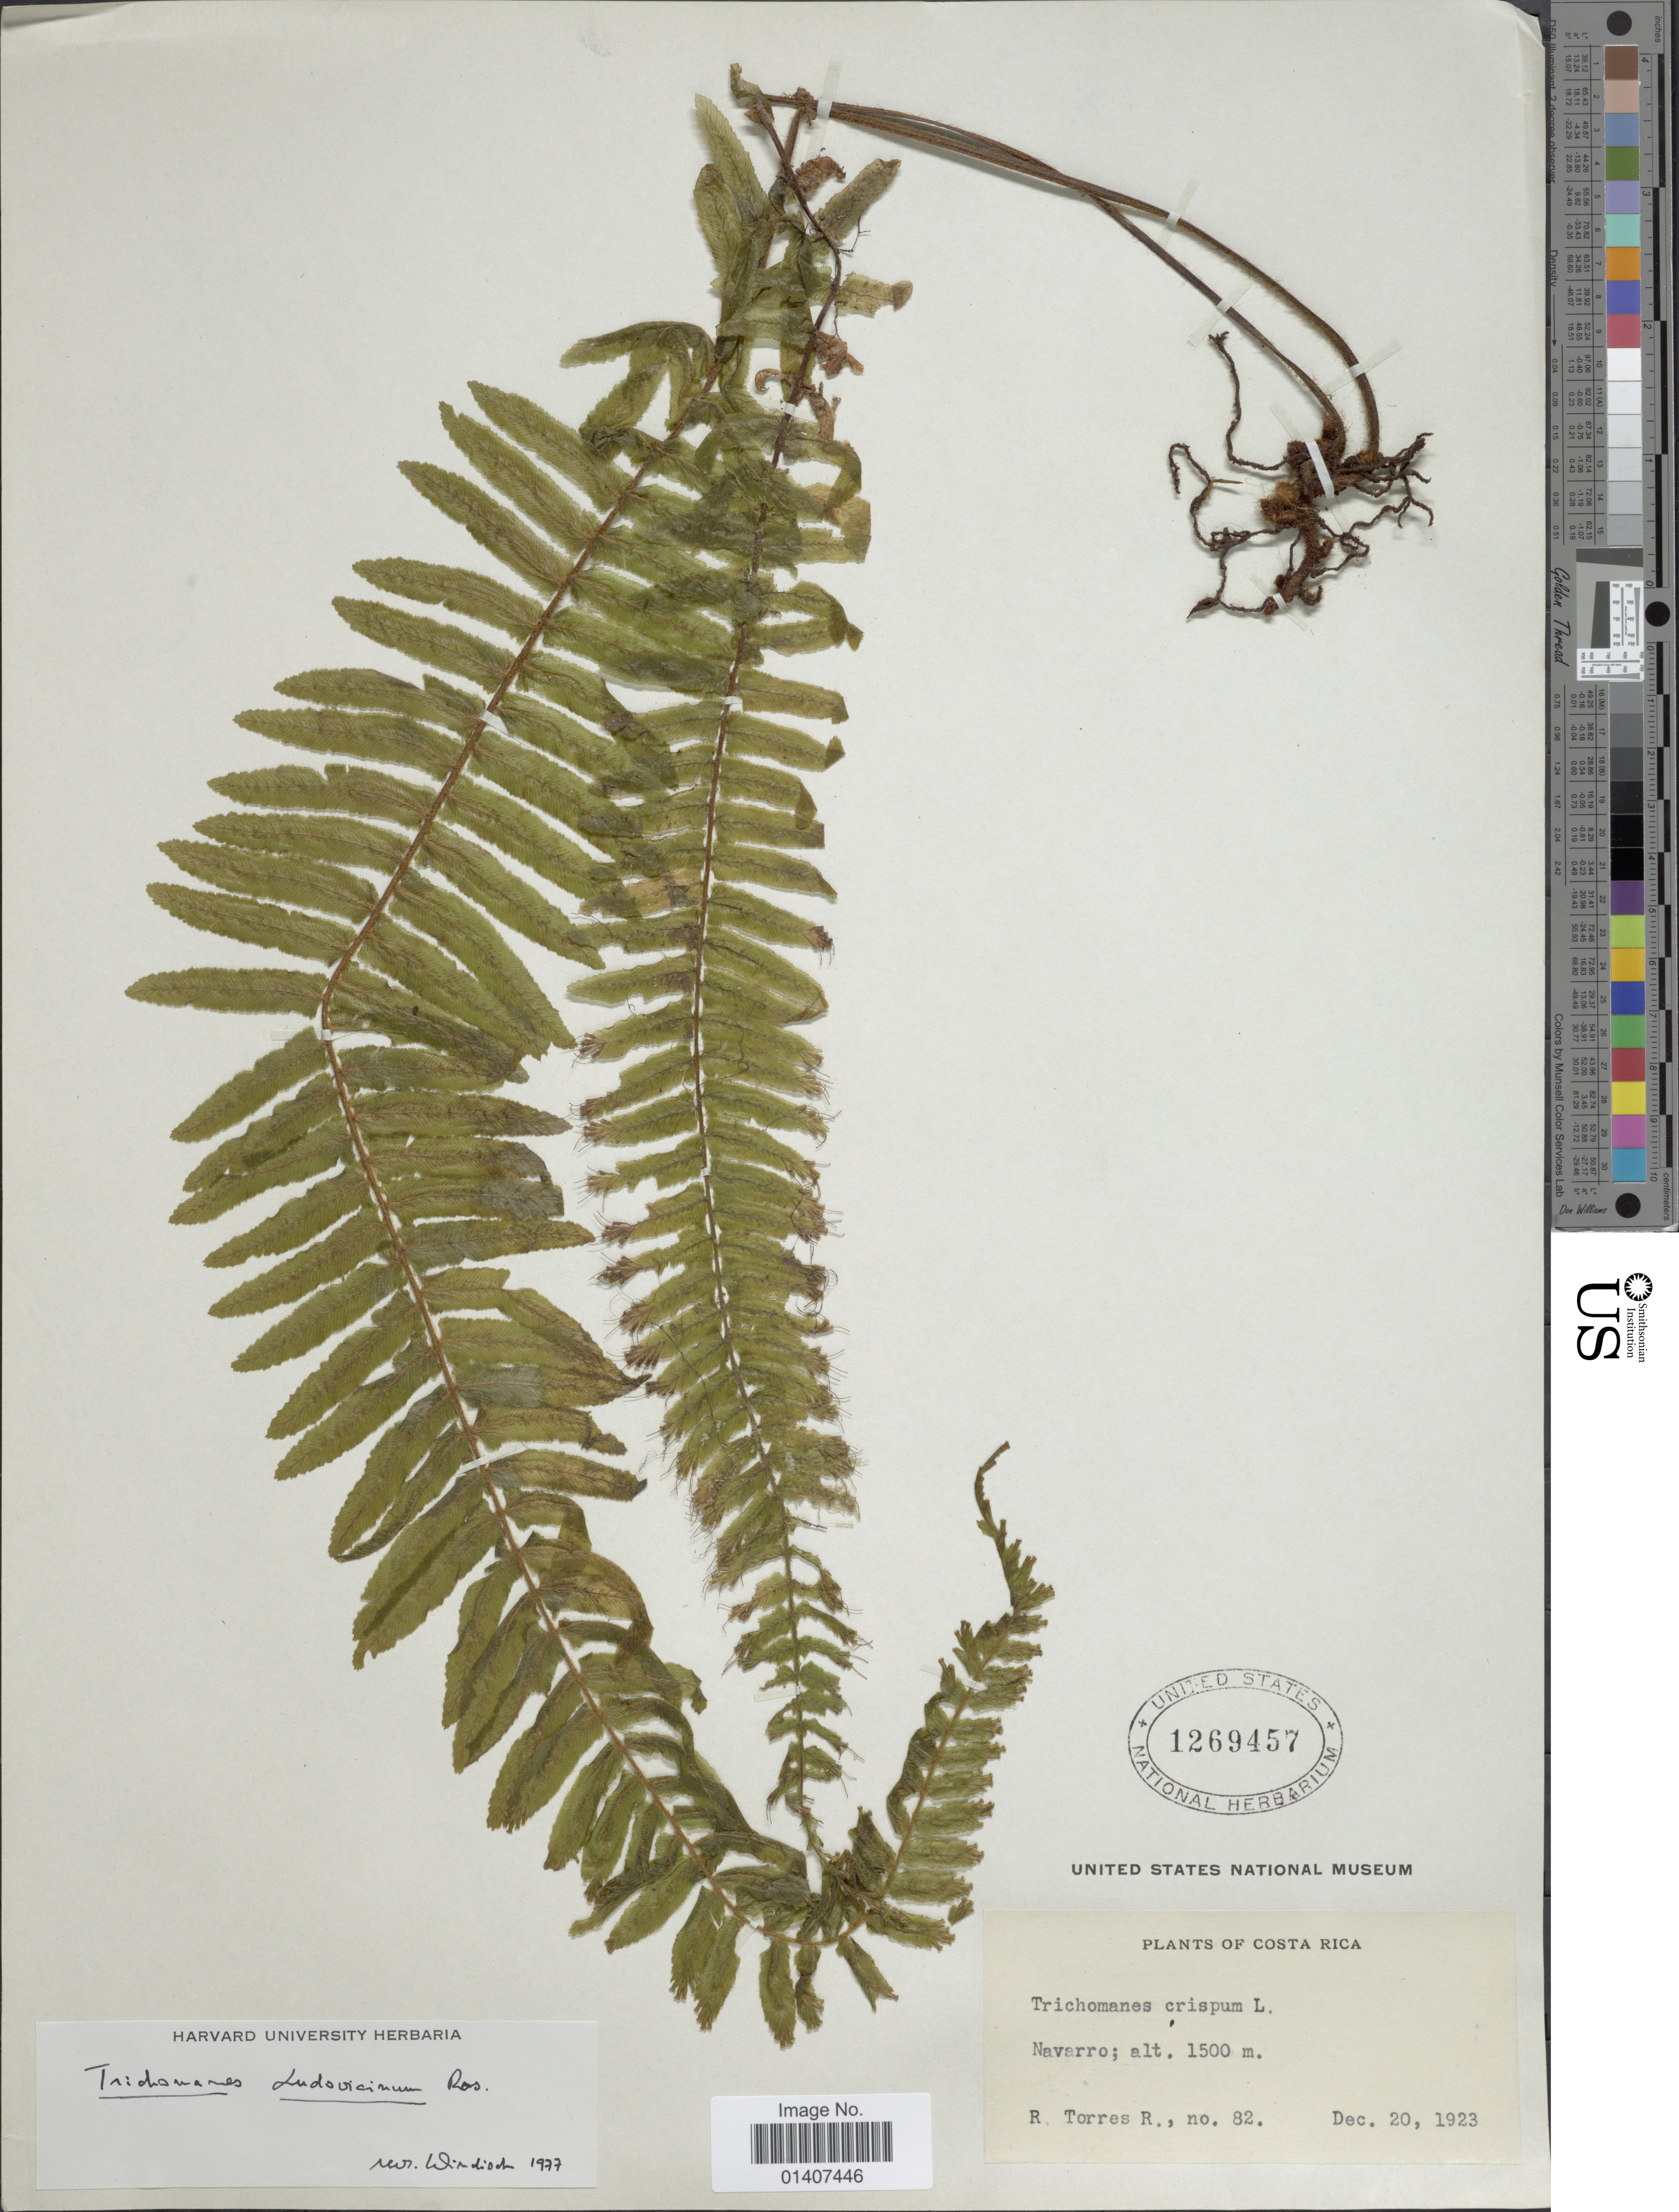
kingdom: Plantae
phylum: Tracheophyta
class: Polypodiopsida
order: Hymenophyllales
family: Hymenophyllaceae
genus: Trichomanes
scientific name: Trichomanes ludovicinum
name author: Rosenst.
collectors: R. Torres R.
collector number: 82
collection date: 1923-12-20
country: Costa Rica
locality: Navarro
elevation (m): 1500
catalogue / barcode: US 1269457